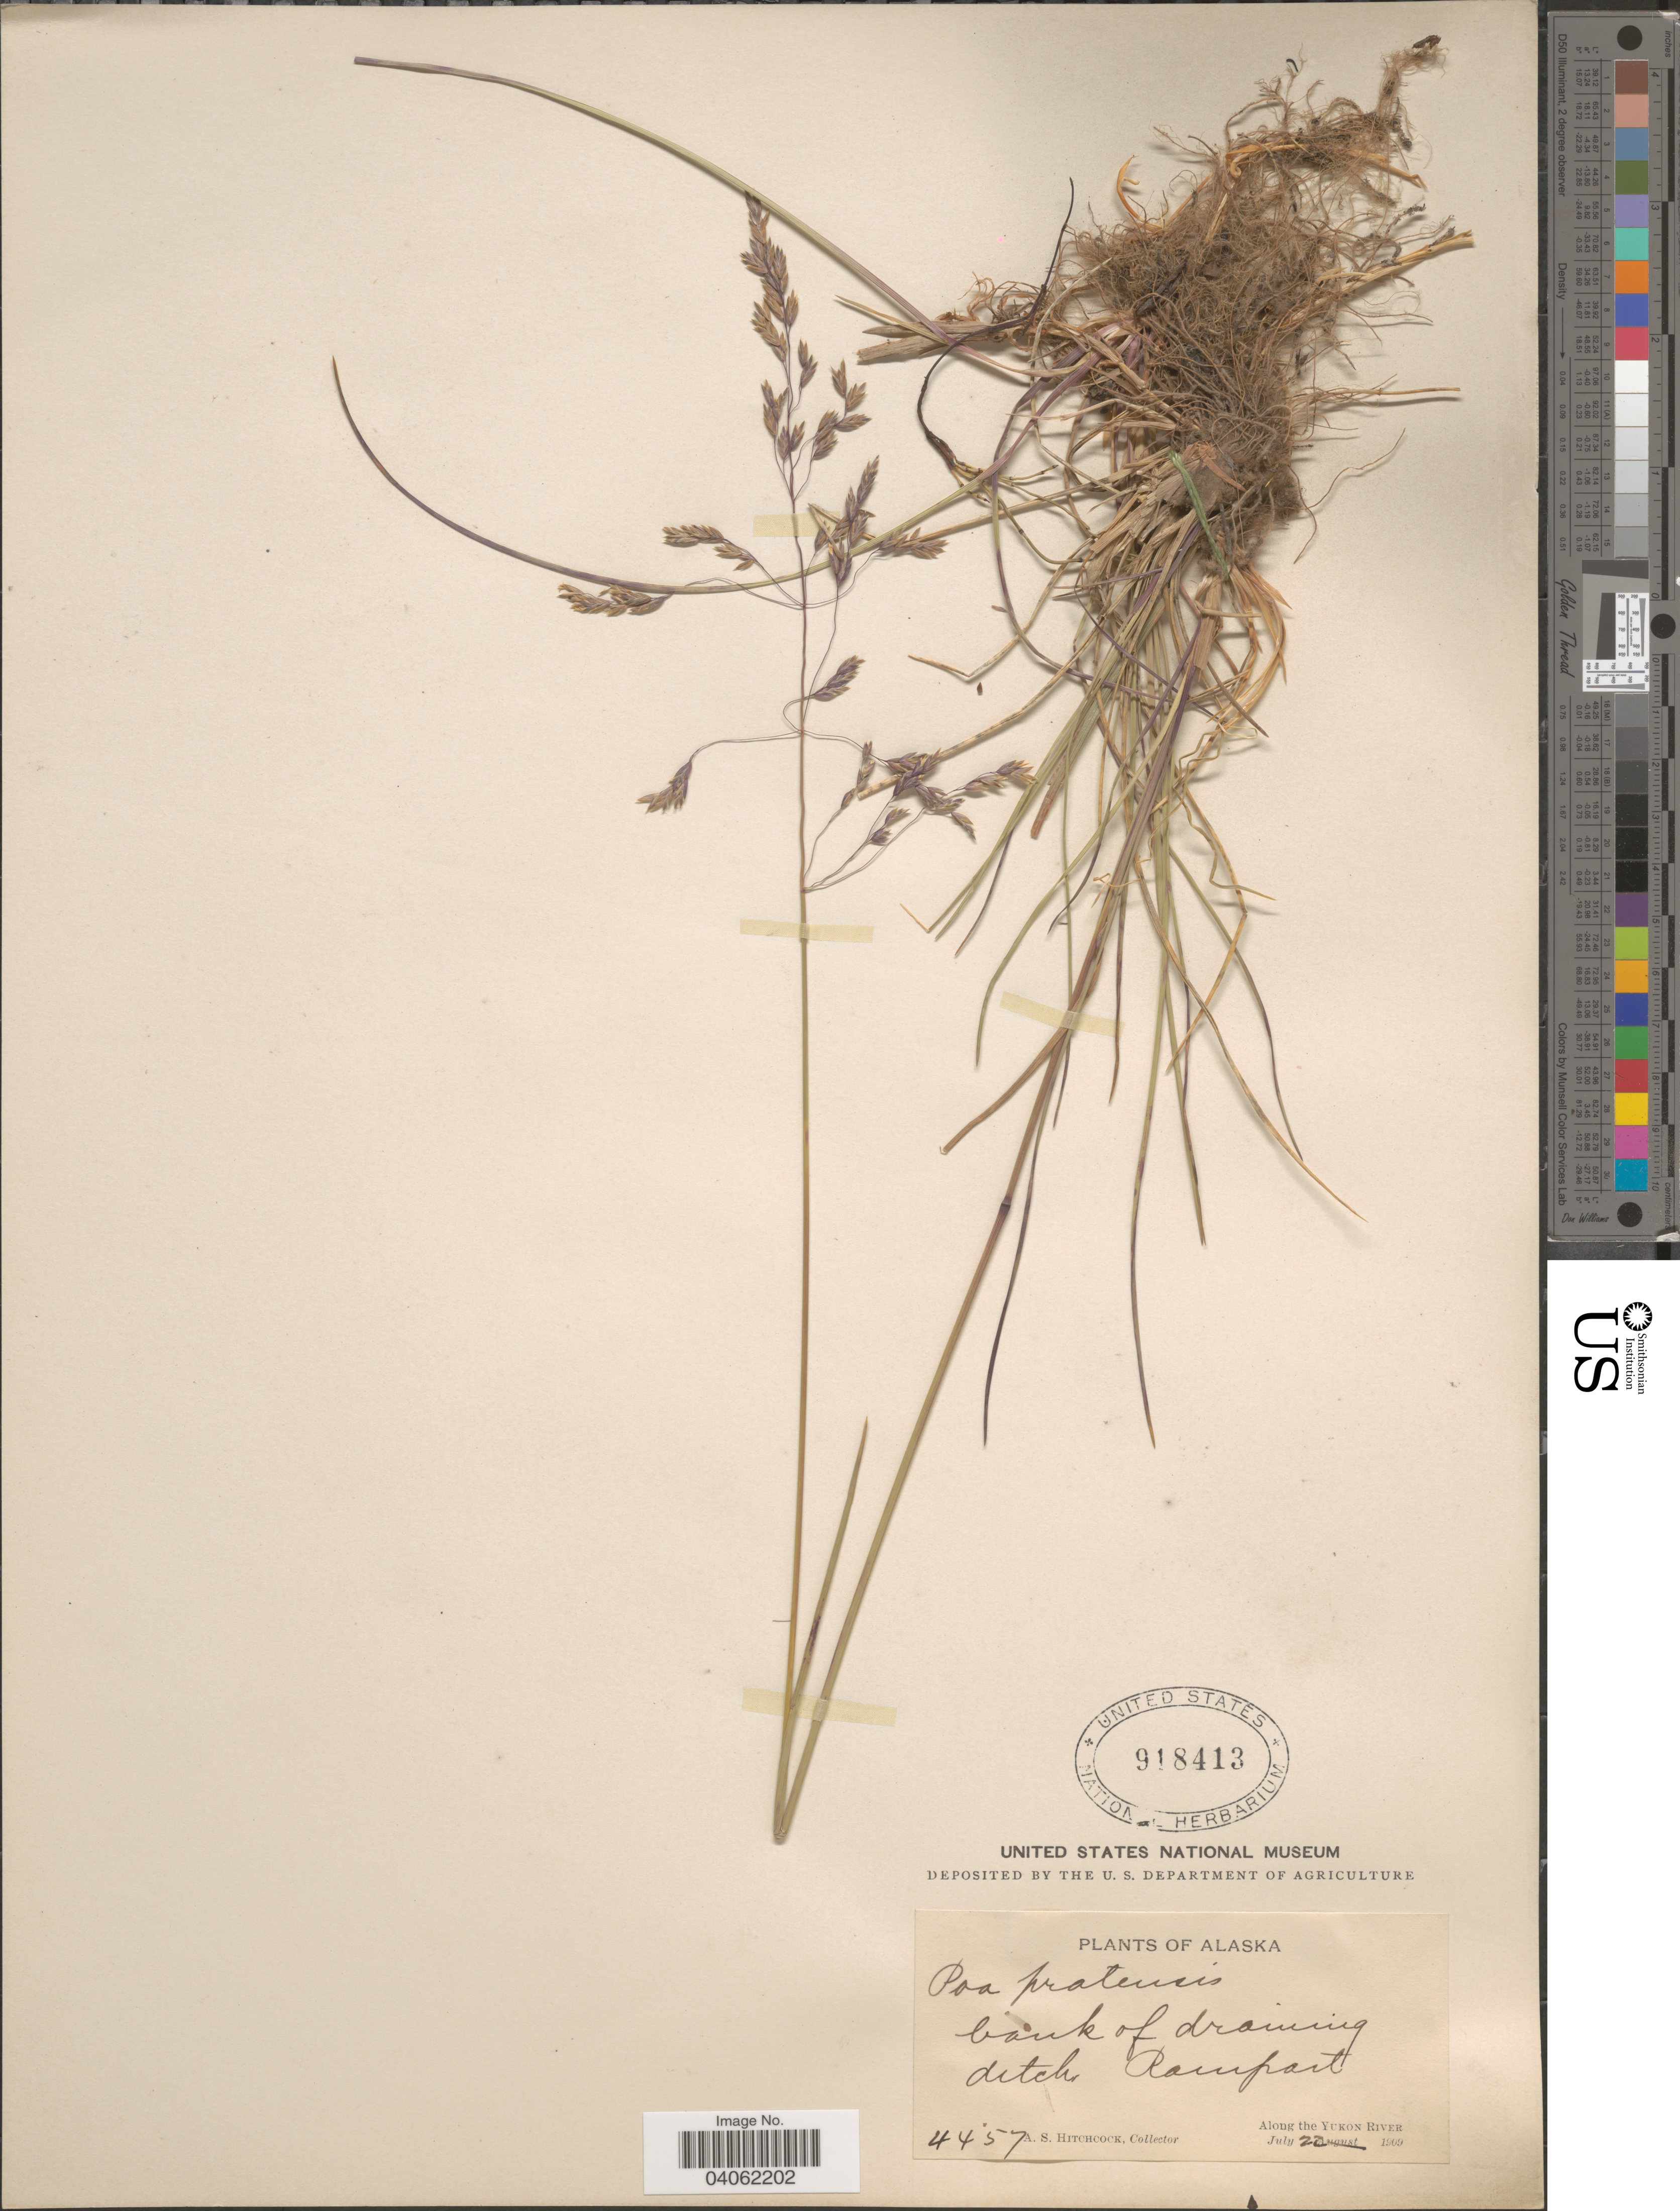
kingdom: Plantae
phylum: Tracheophyta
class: Liliopsida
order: Poales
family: Poaceae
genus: Poa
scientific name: Poa pratensis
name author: L.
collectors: A. S. Hitchcock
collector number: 4457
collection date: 1909-07-22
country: United States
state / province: Alaska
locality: Rampart. Along the Yukon River.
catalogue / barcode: US 918413